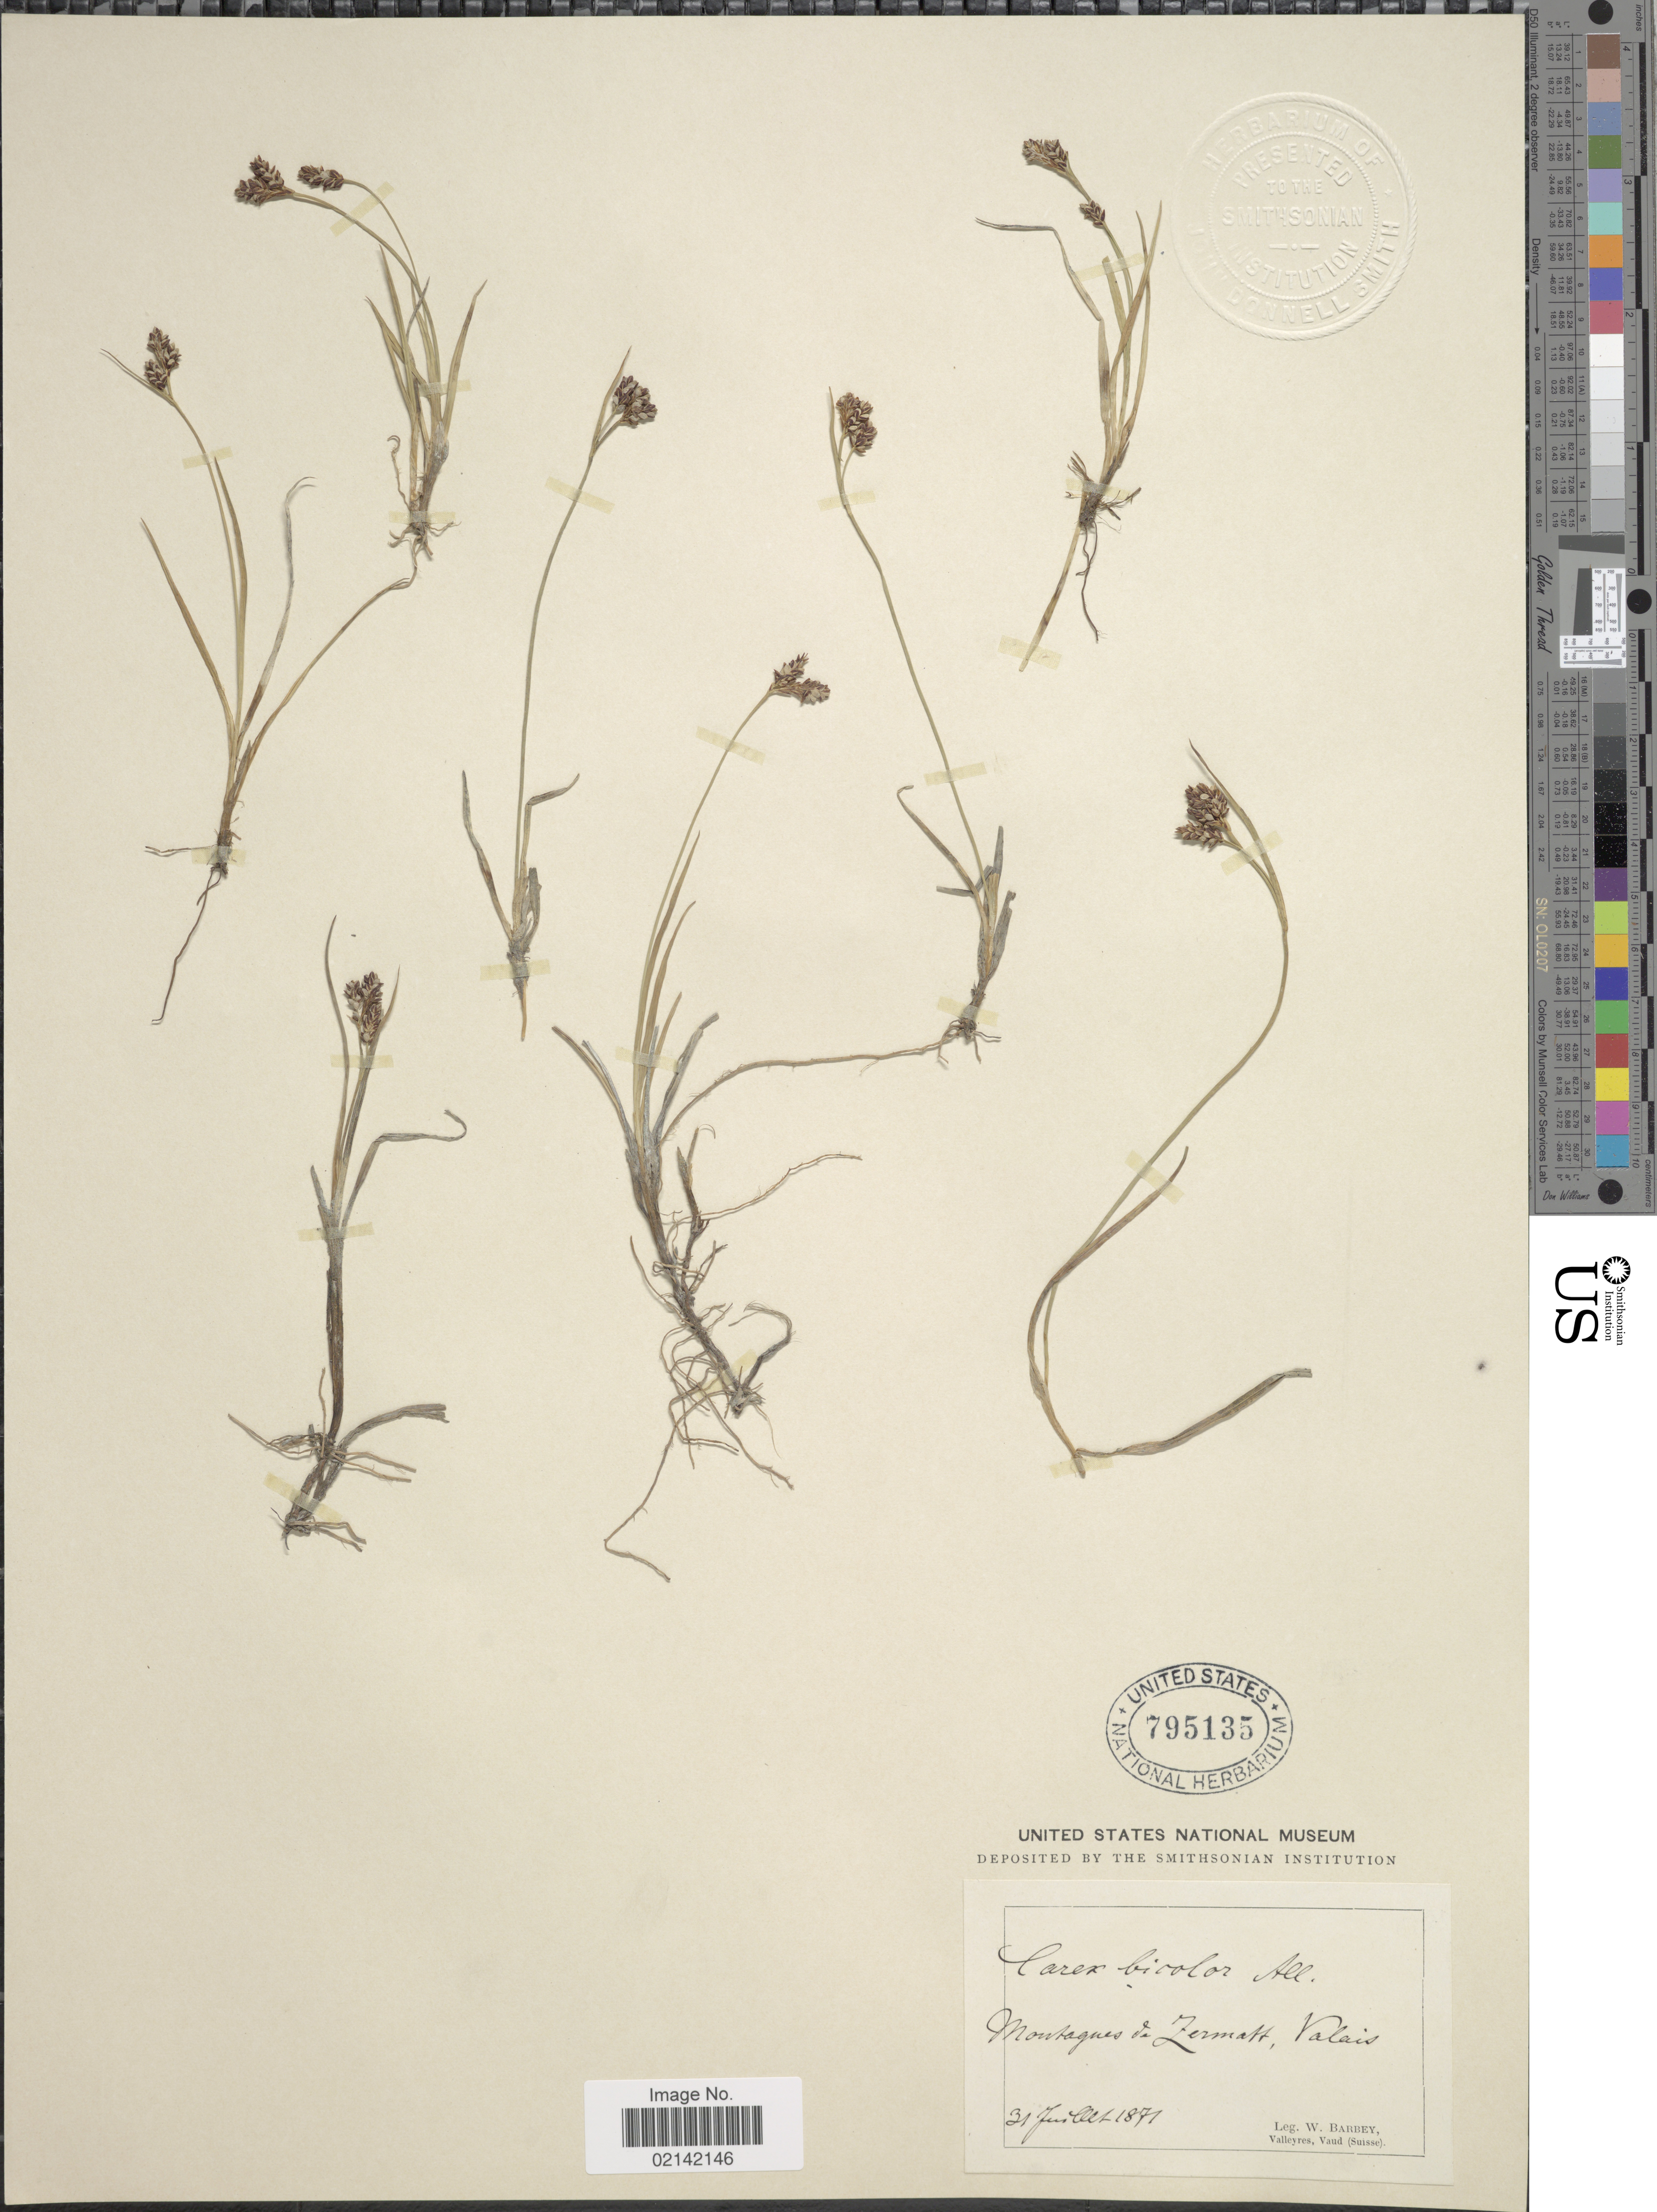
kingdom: Plantae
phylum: Tracheophyta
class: Liliopsida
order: Poales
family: Cyperaceae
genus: Carex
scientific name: Carex bicolor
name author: Bellardi ex All.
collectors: W. Barbey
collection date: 1871-07-31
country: Switzerland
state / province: Valais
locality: Montagnes de Zermatt, Valais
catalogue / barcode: US 795135